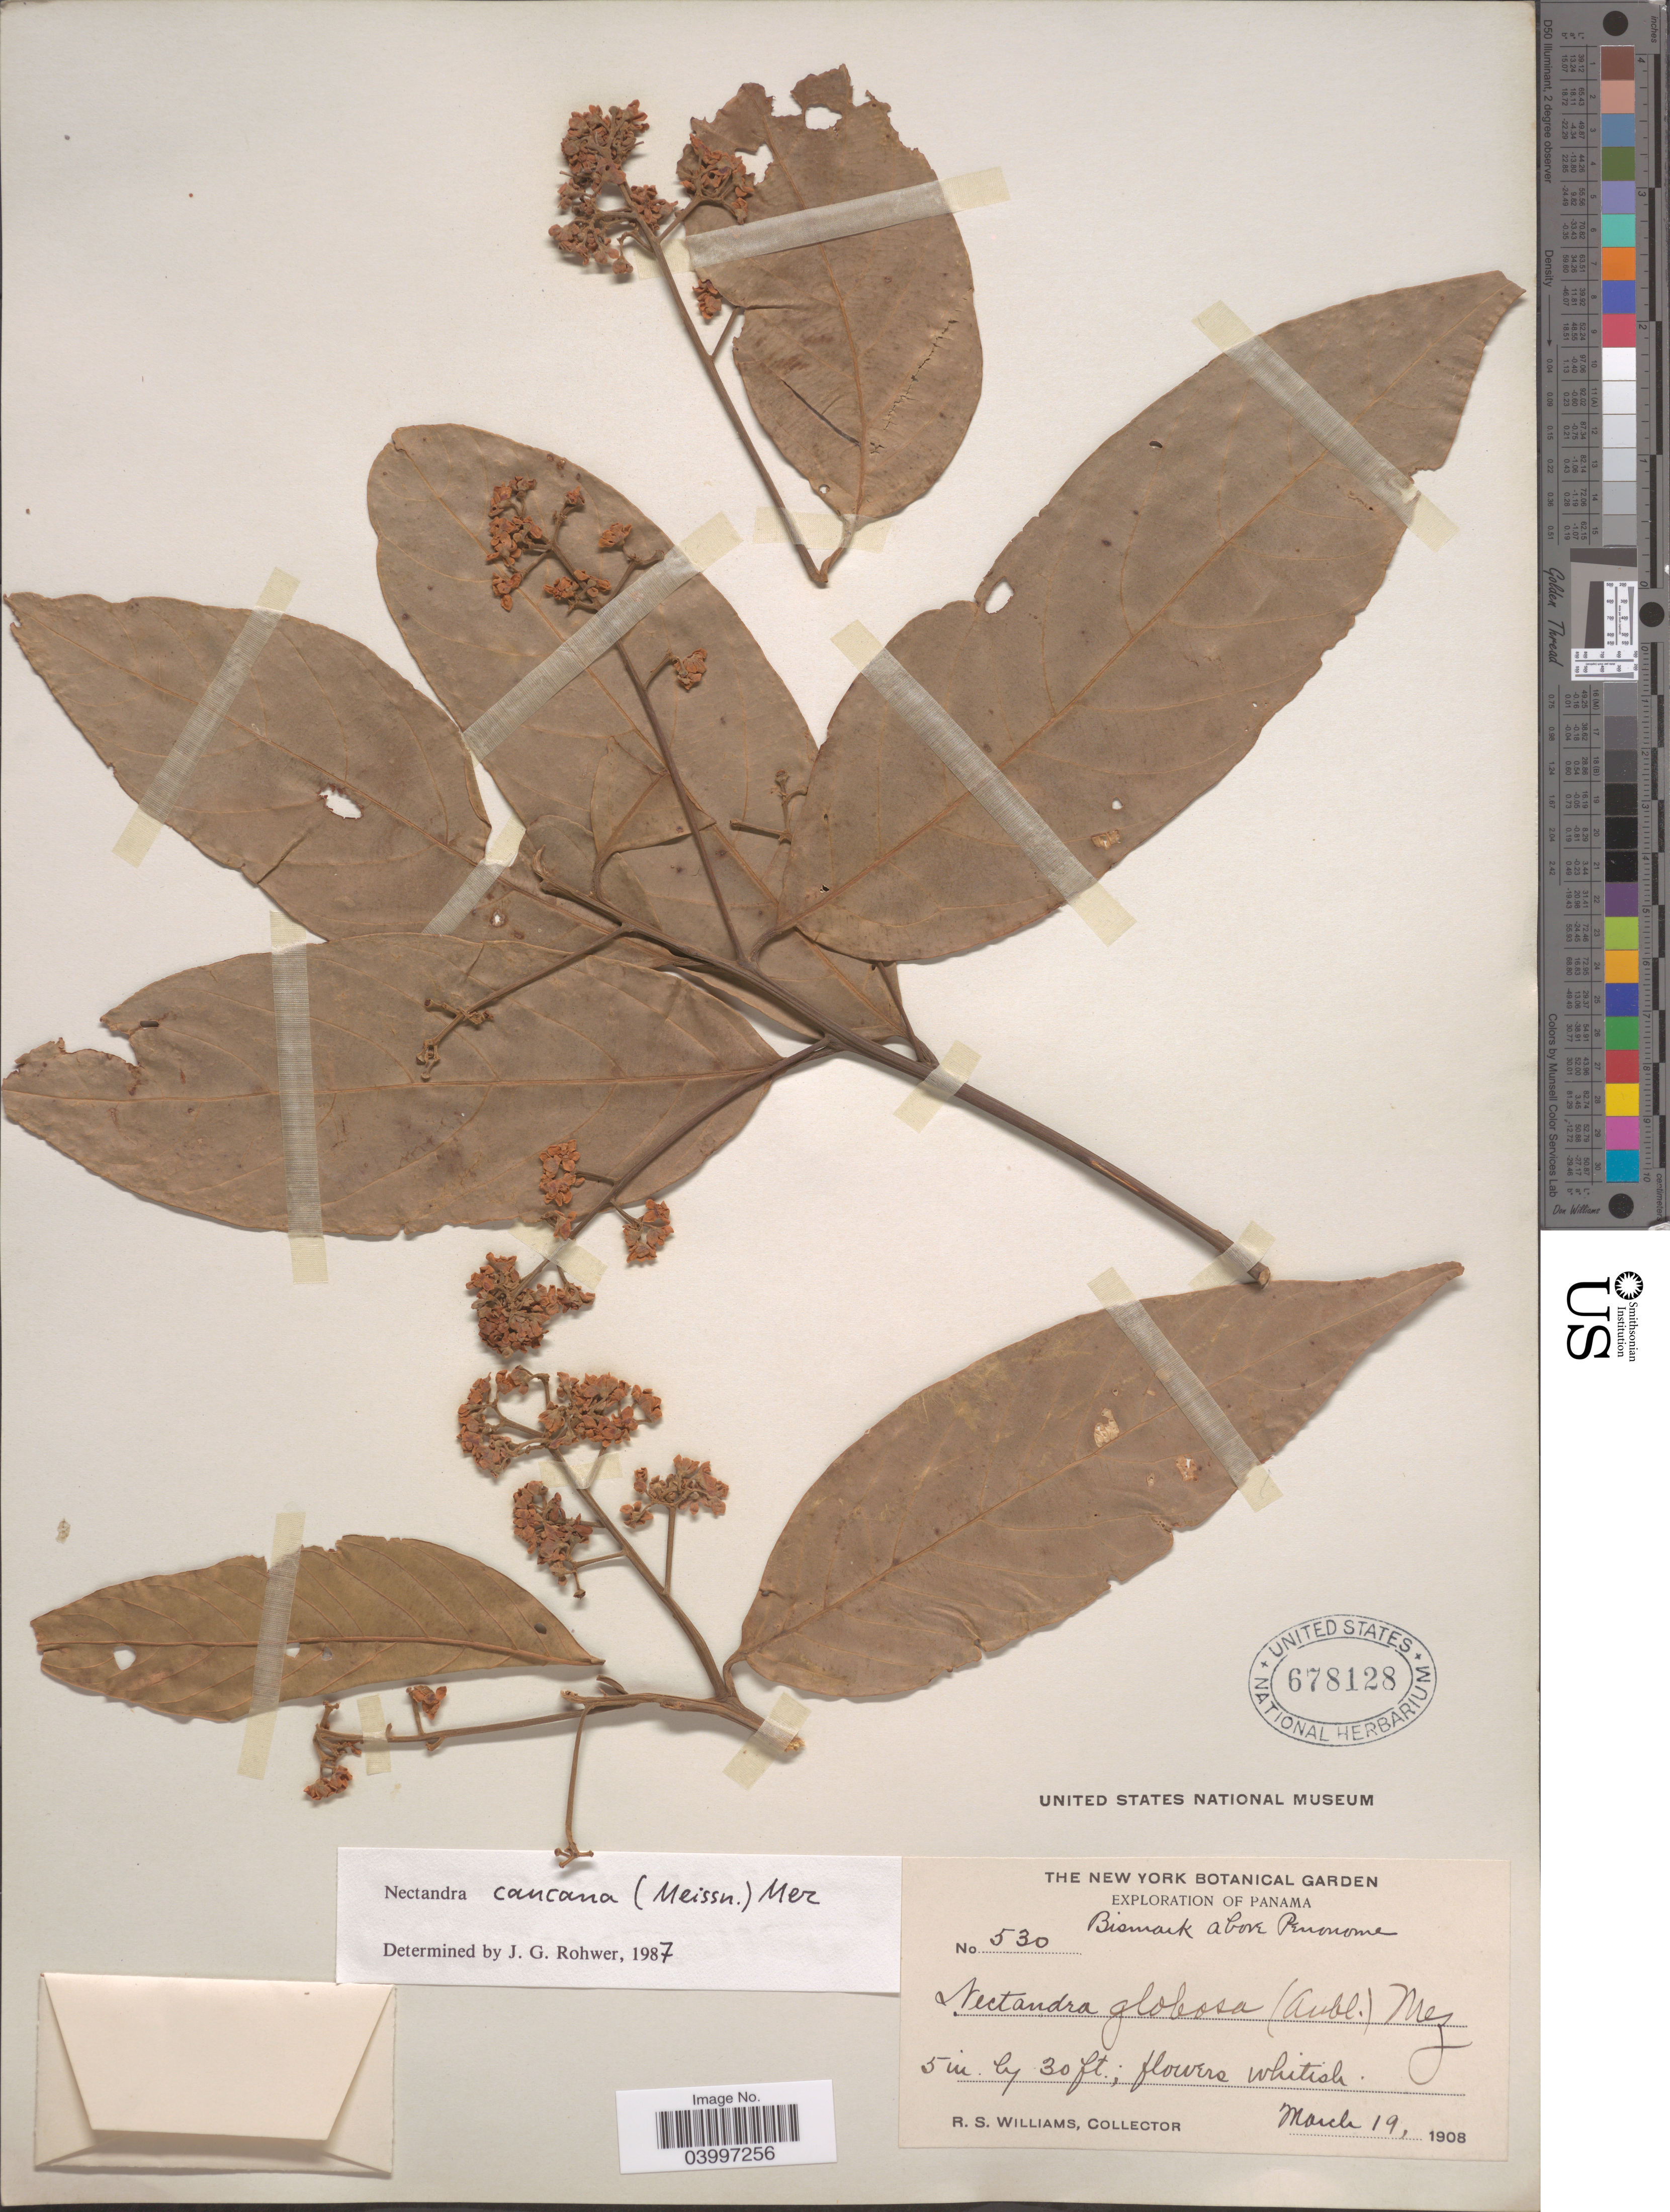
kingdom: Plantae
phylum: Tracheophyta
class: Magnoliopsida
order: Laurales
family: Lauraceae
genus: Nectandra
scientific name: Nectandra caucana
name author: (Meisn.) Mez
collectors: R. S. Williams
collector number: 530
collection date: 1908-03-19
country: Panama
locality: Bismark above Penonome.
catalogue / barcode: US 678128